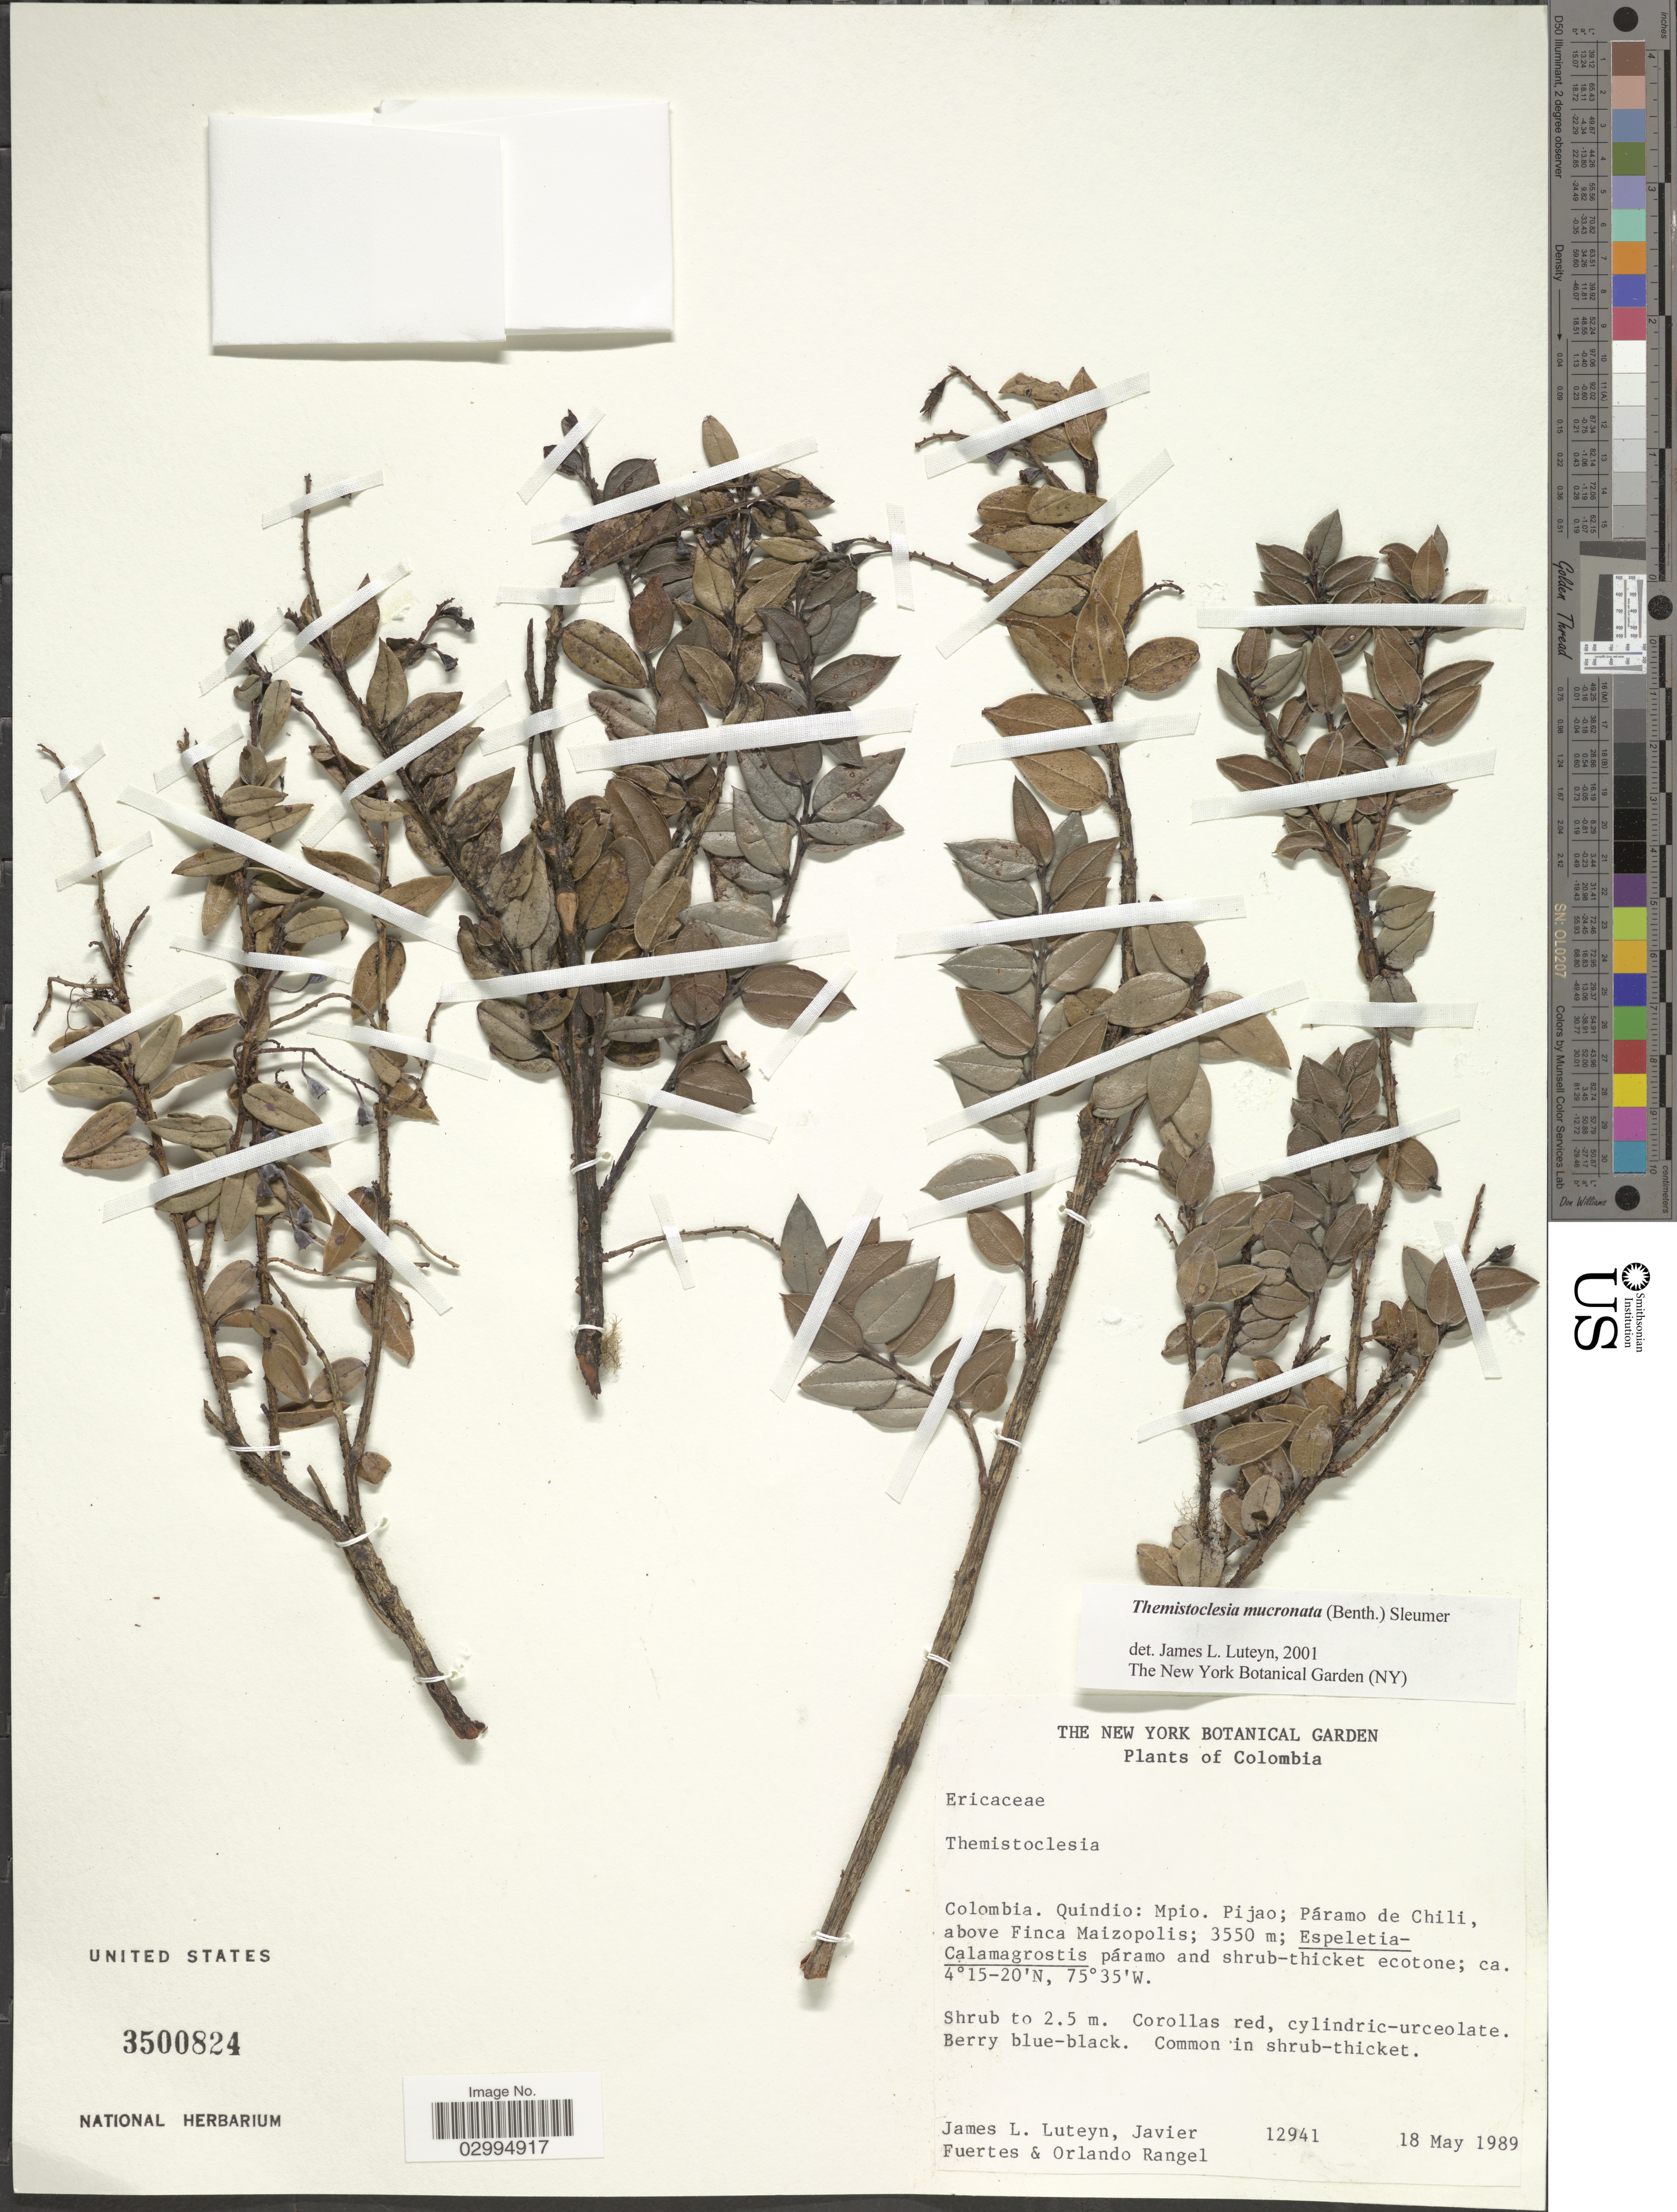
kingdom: Plantae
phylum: Tracheophyta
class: Magnoliopsida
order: Ericales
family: Ericaceae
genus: Themistoclesia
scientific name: Themistoclesia mucronata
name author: Sleumer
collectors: J. Luteyn, J. Fuertes & O. Rangel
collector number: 12941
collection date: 1989-05-18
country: Colombia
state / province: Quindío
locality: Mpio. Pijao; Páramo de Chili, above Finca Maizopolis.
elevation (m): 3550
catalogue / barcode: US 3500824